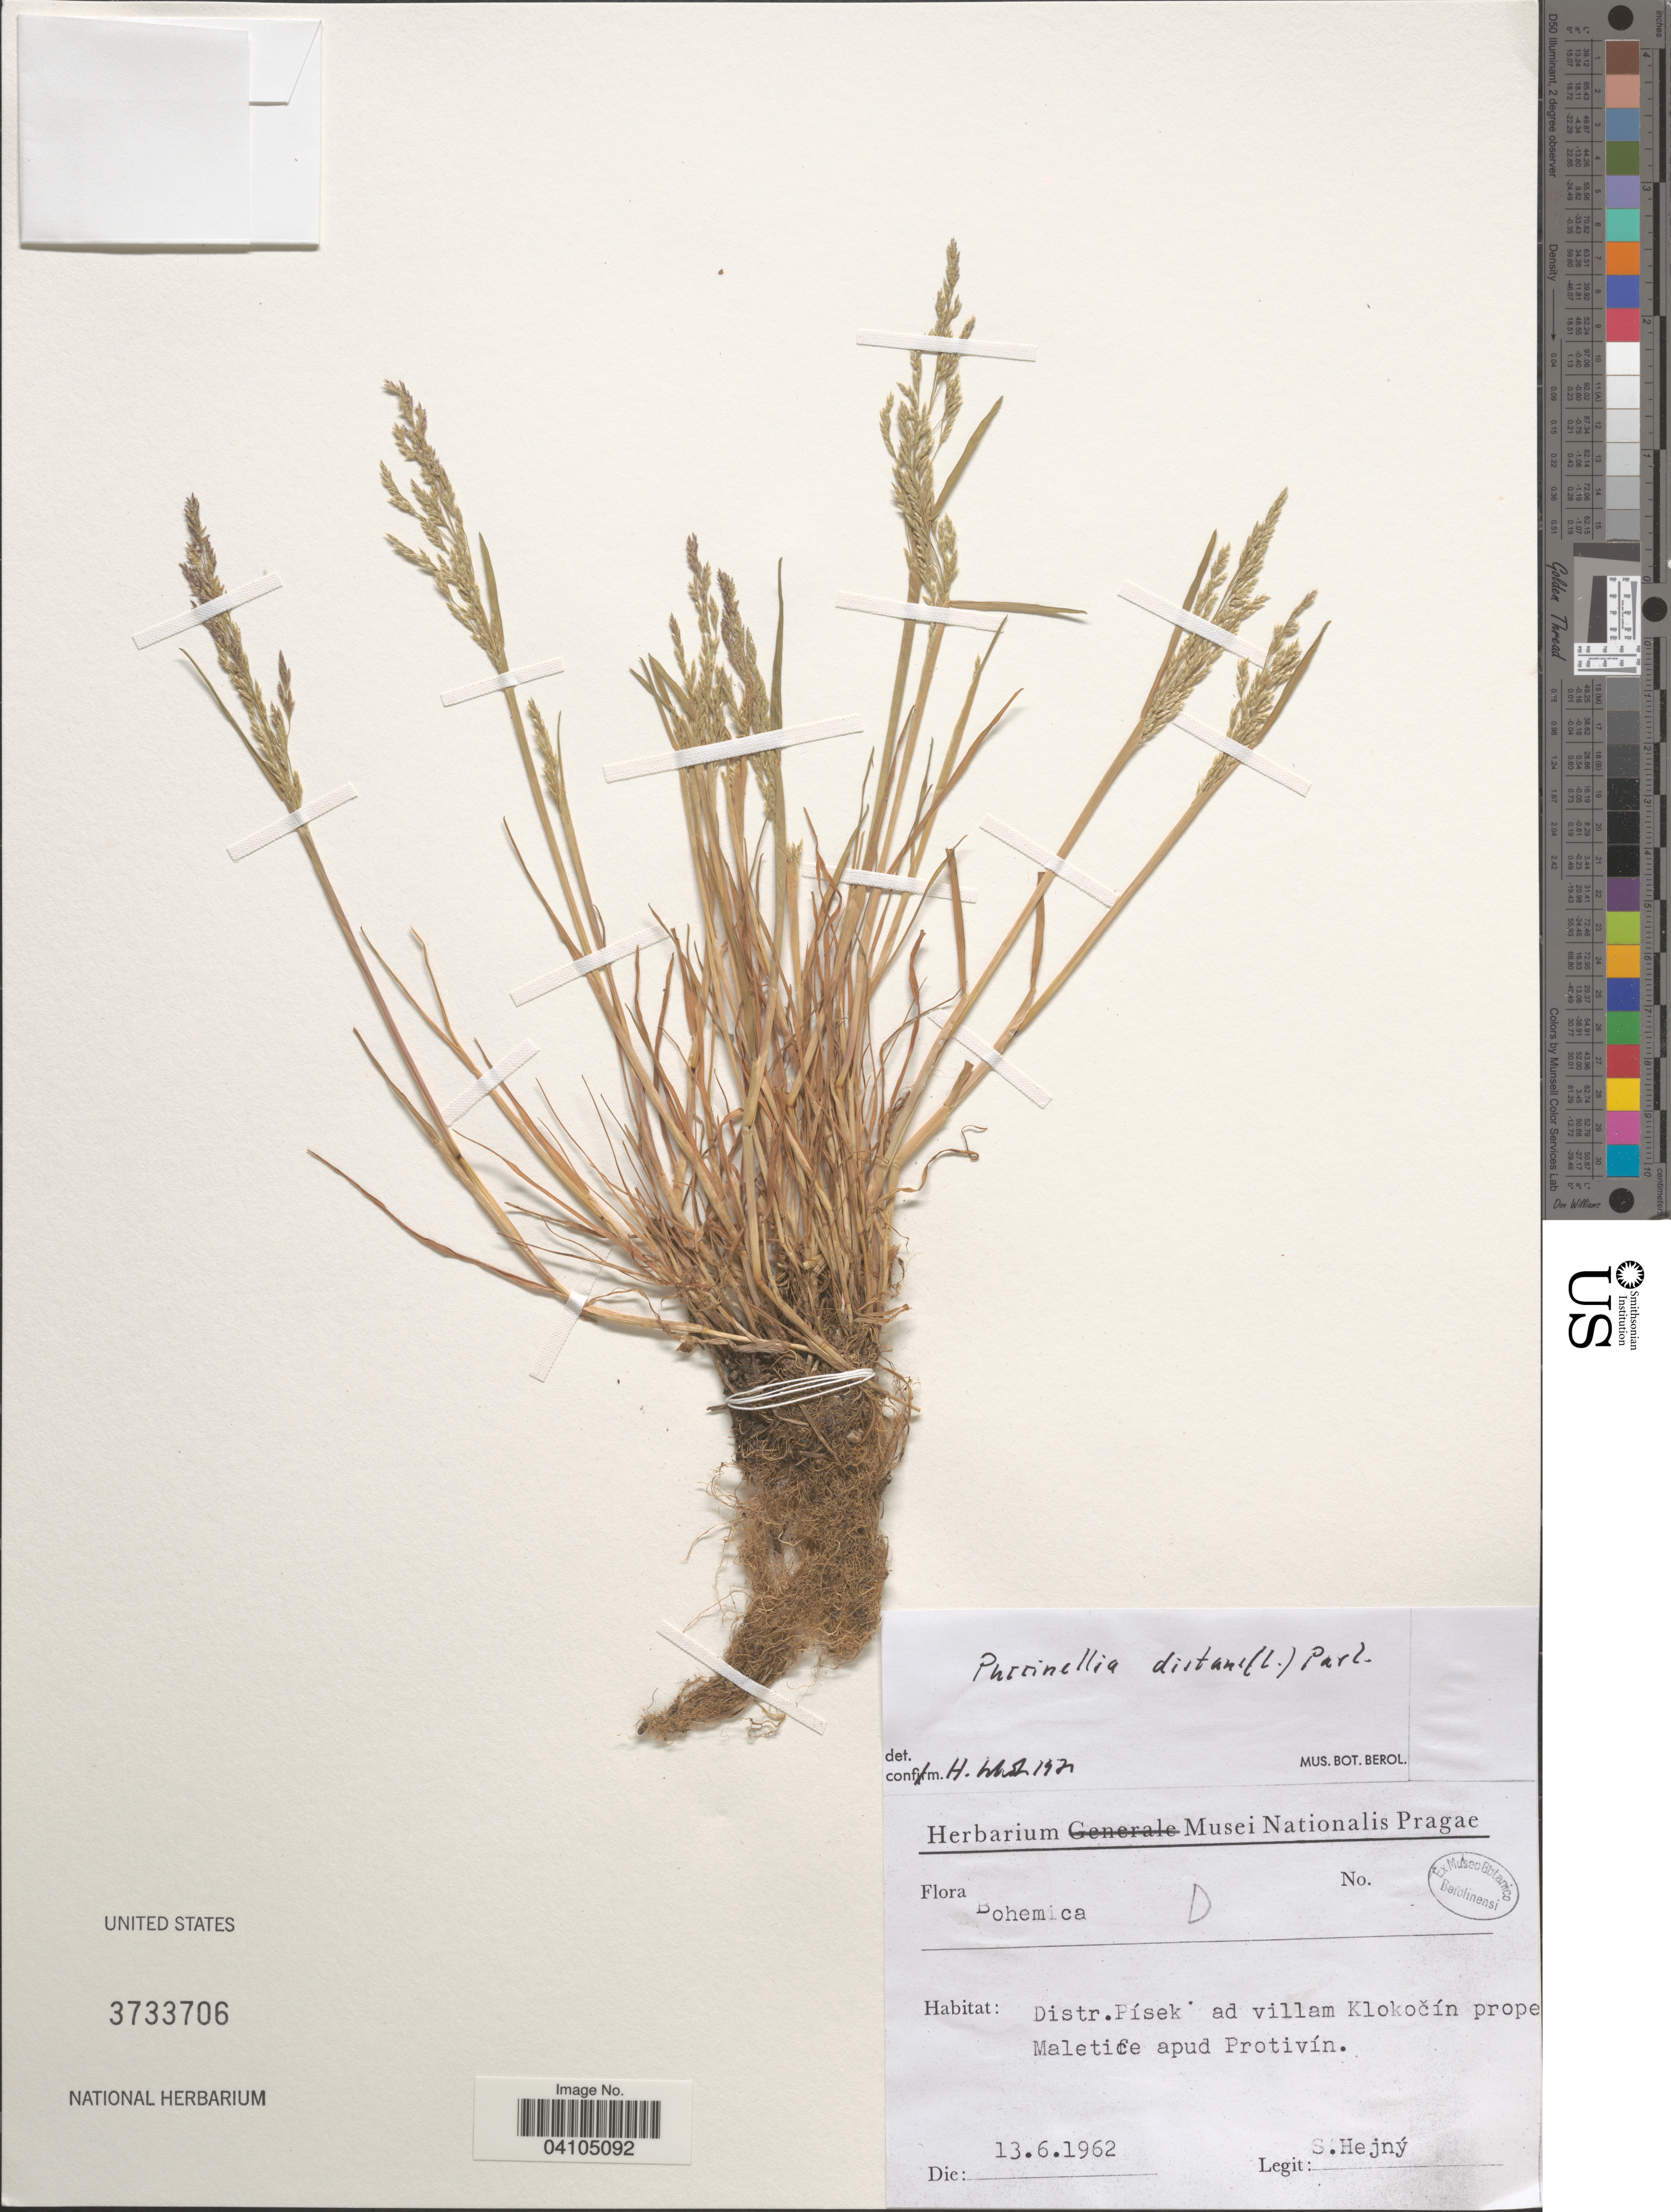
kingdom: Plantae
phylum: Tracheophyta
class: Liliopsida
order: Poales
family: Poaceae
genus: Puccinellia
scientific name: Puccinellia distans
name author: (Jacq.) Parl.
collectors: S. Hejný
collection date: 1962-06-13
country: Czechia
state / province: South Bohemian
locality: Bohemica. Distr. Písek ad villam Klokočín prope Maletice apud Protivín.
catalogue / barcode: US 3733706